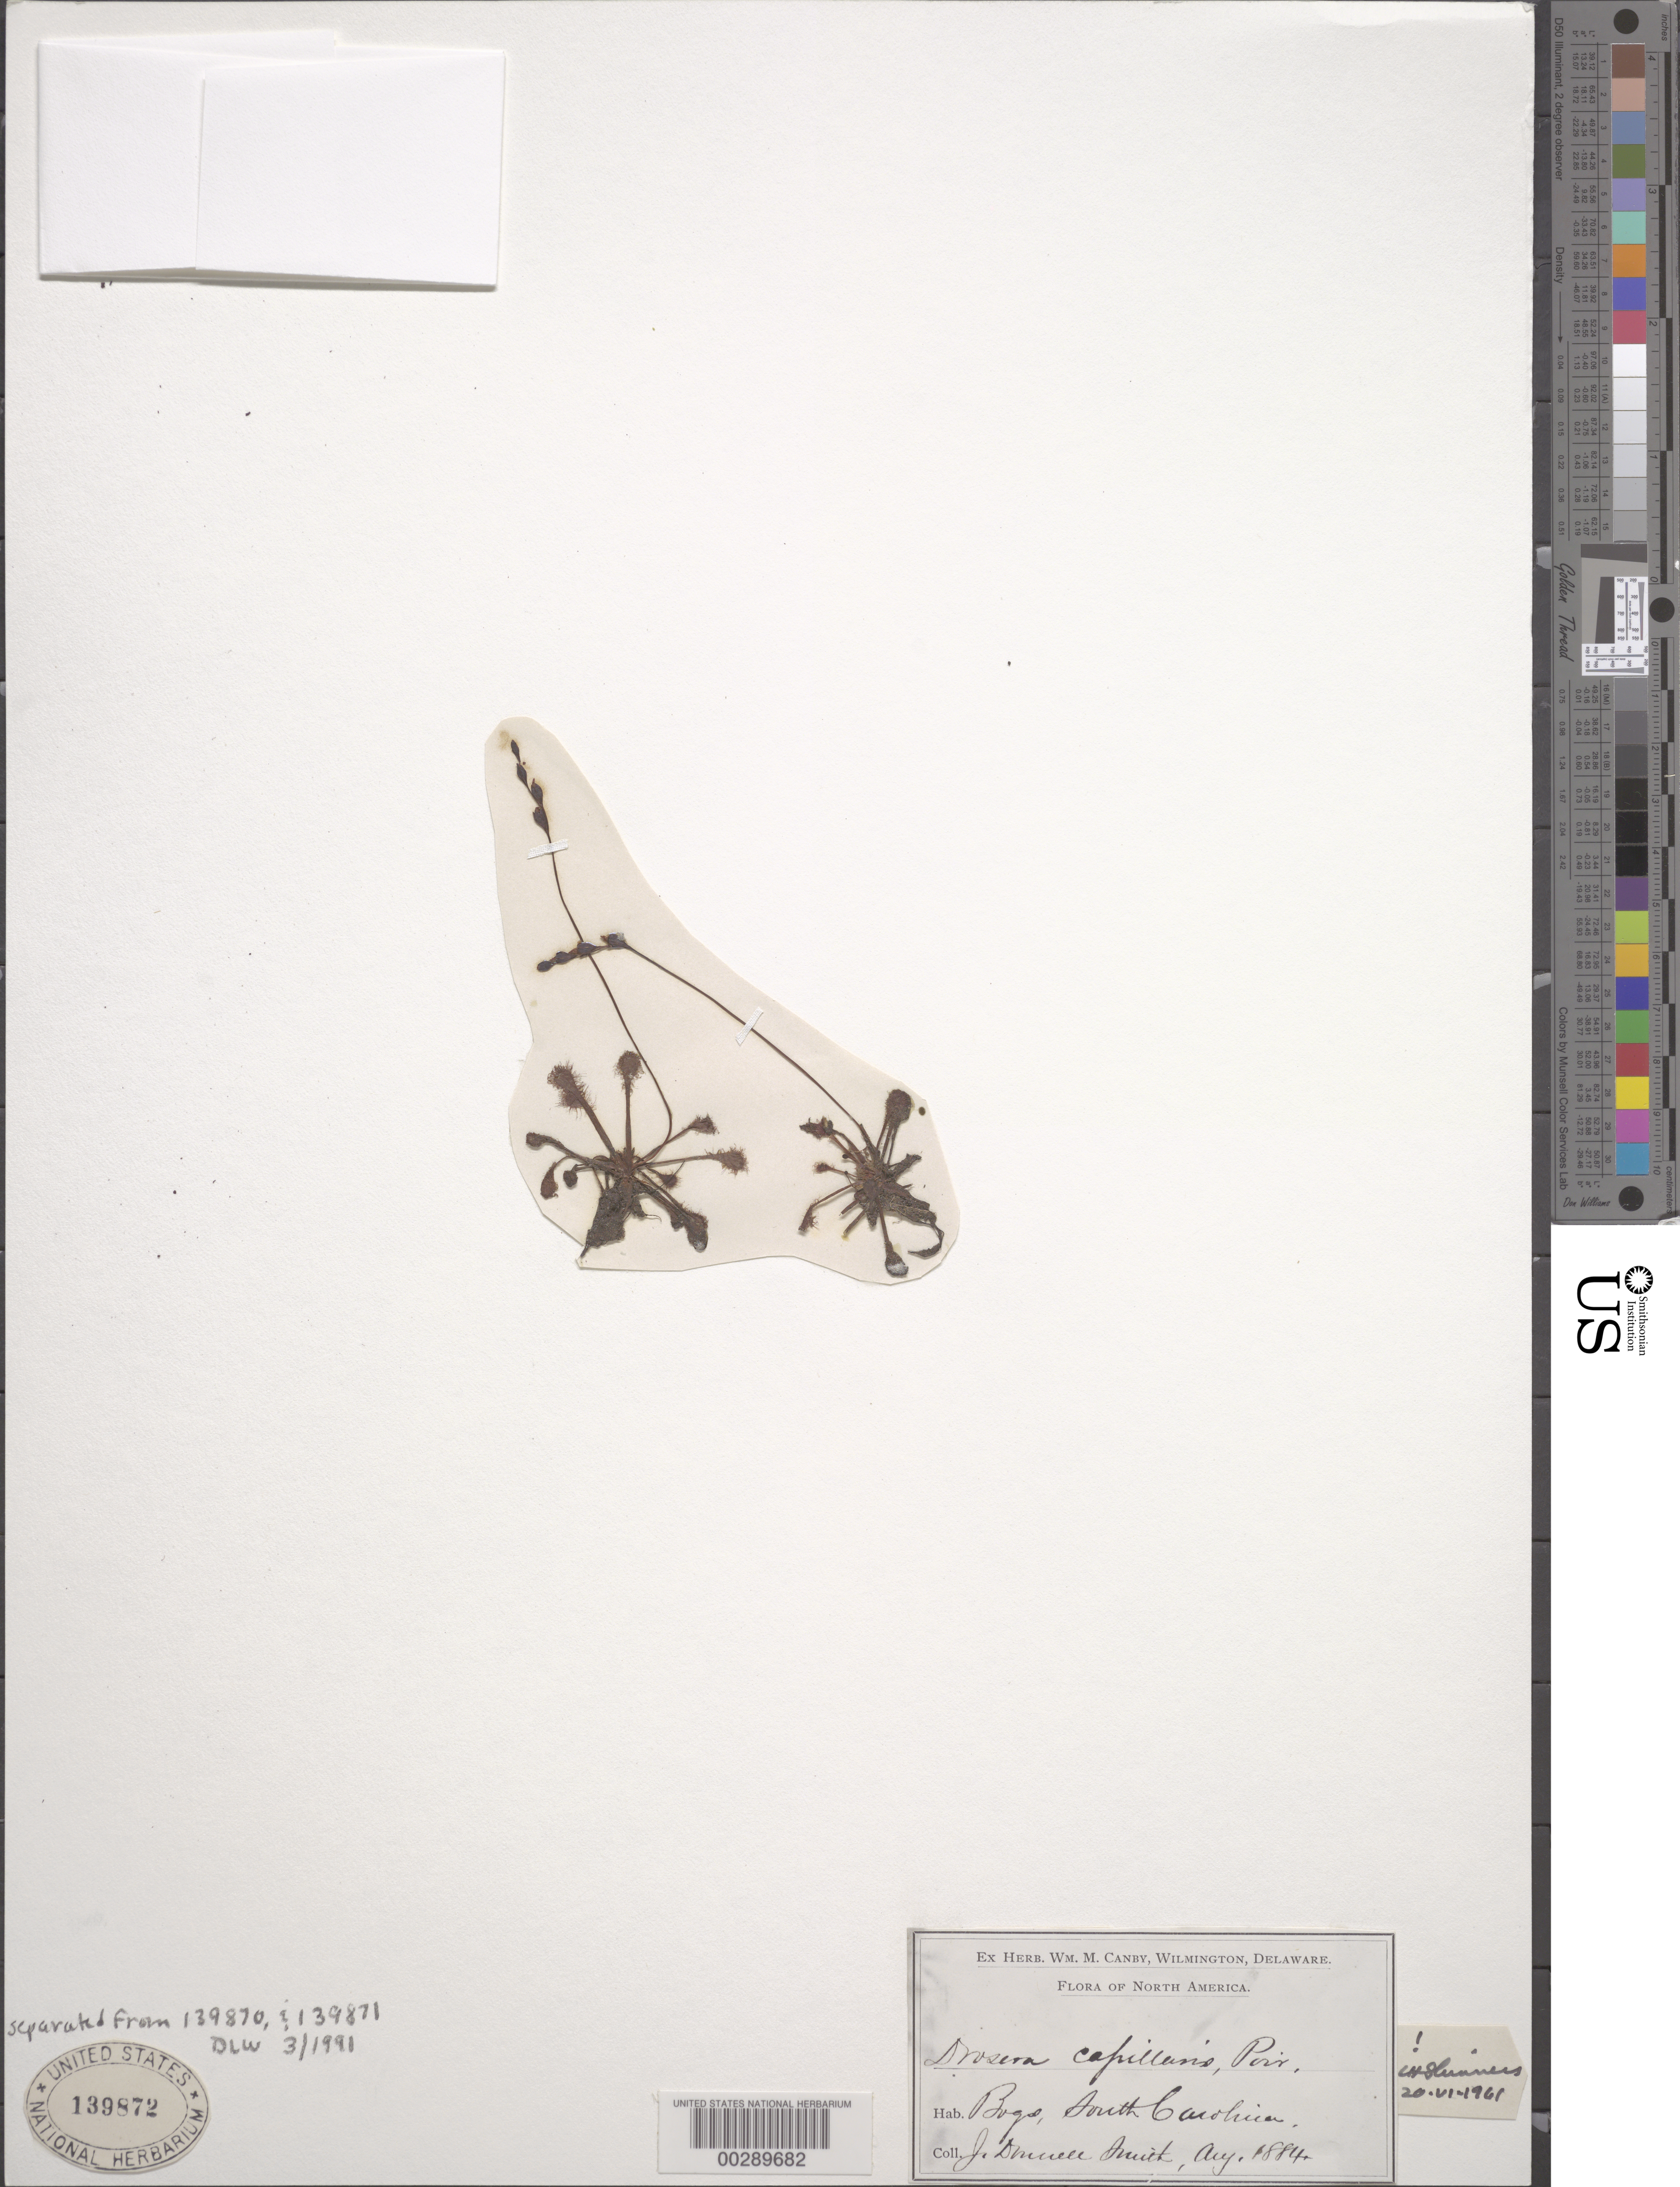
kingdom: Plantae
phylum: Tracheophyta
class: Magnoliopsida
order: Caryophyllales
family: Droseraceae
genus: Drosera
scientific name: Drosera capillaris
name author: Poir.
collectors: J. Donnell Smith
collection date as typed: Aug 1884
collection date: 1884-08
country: United States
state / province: South Carolina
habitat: Bogs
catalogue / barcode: US 139872